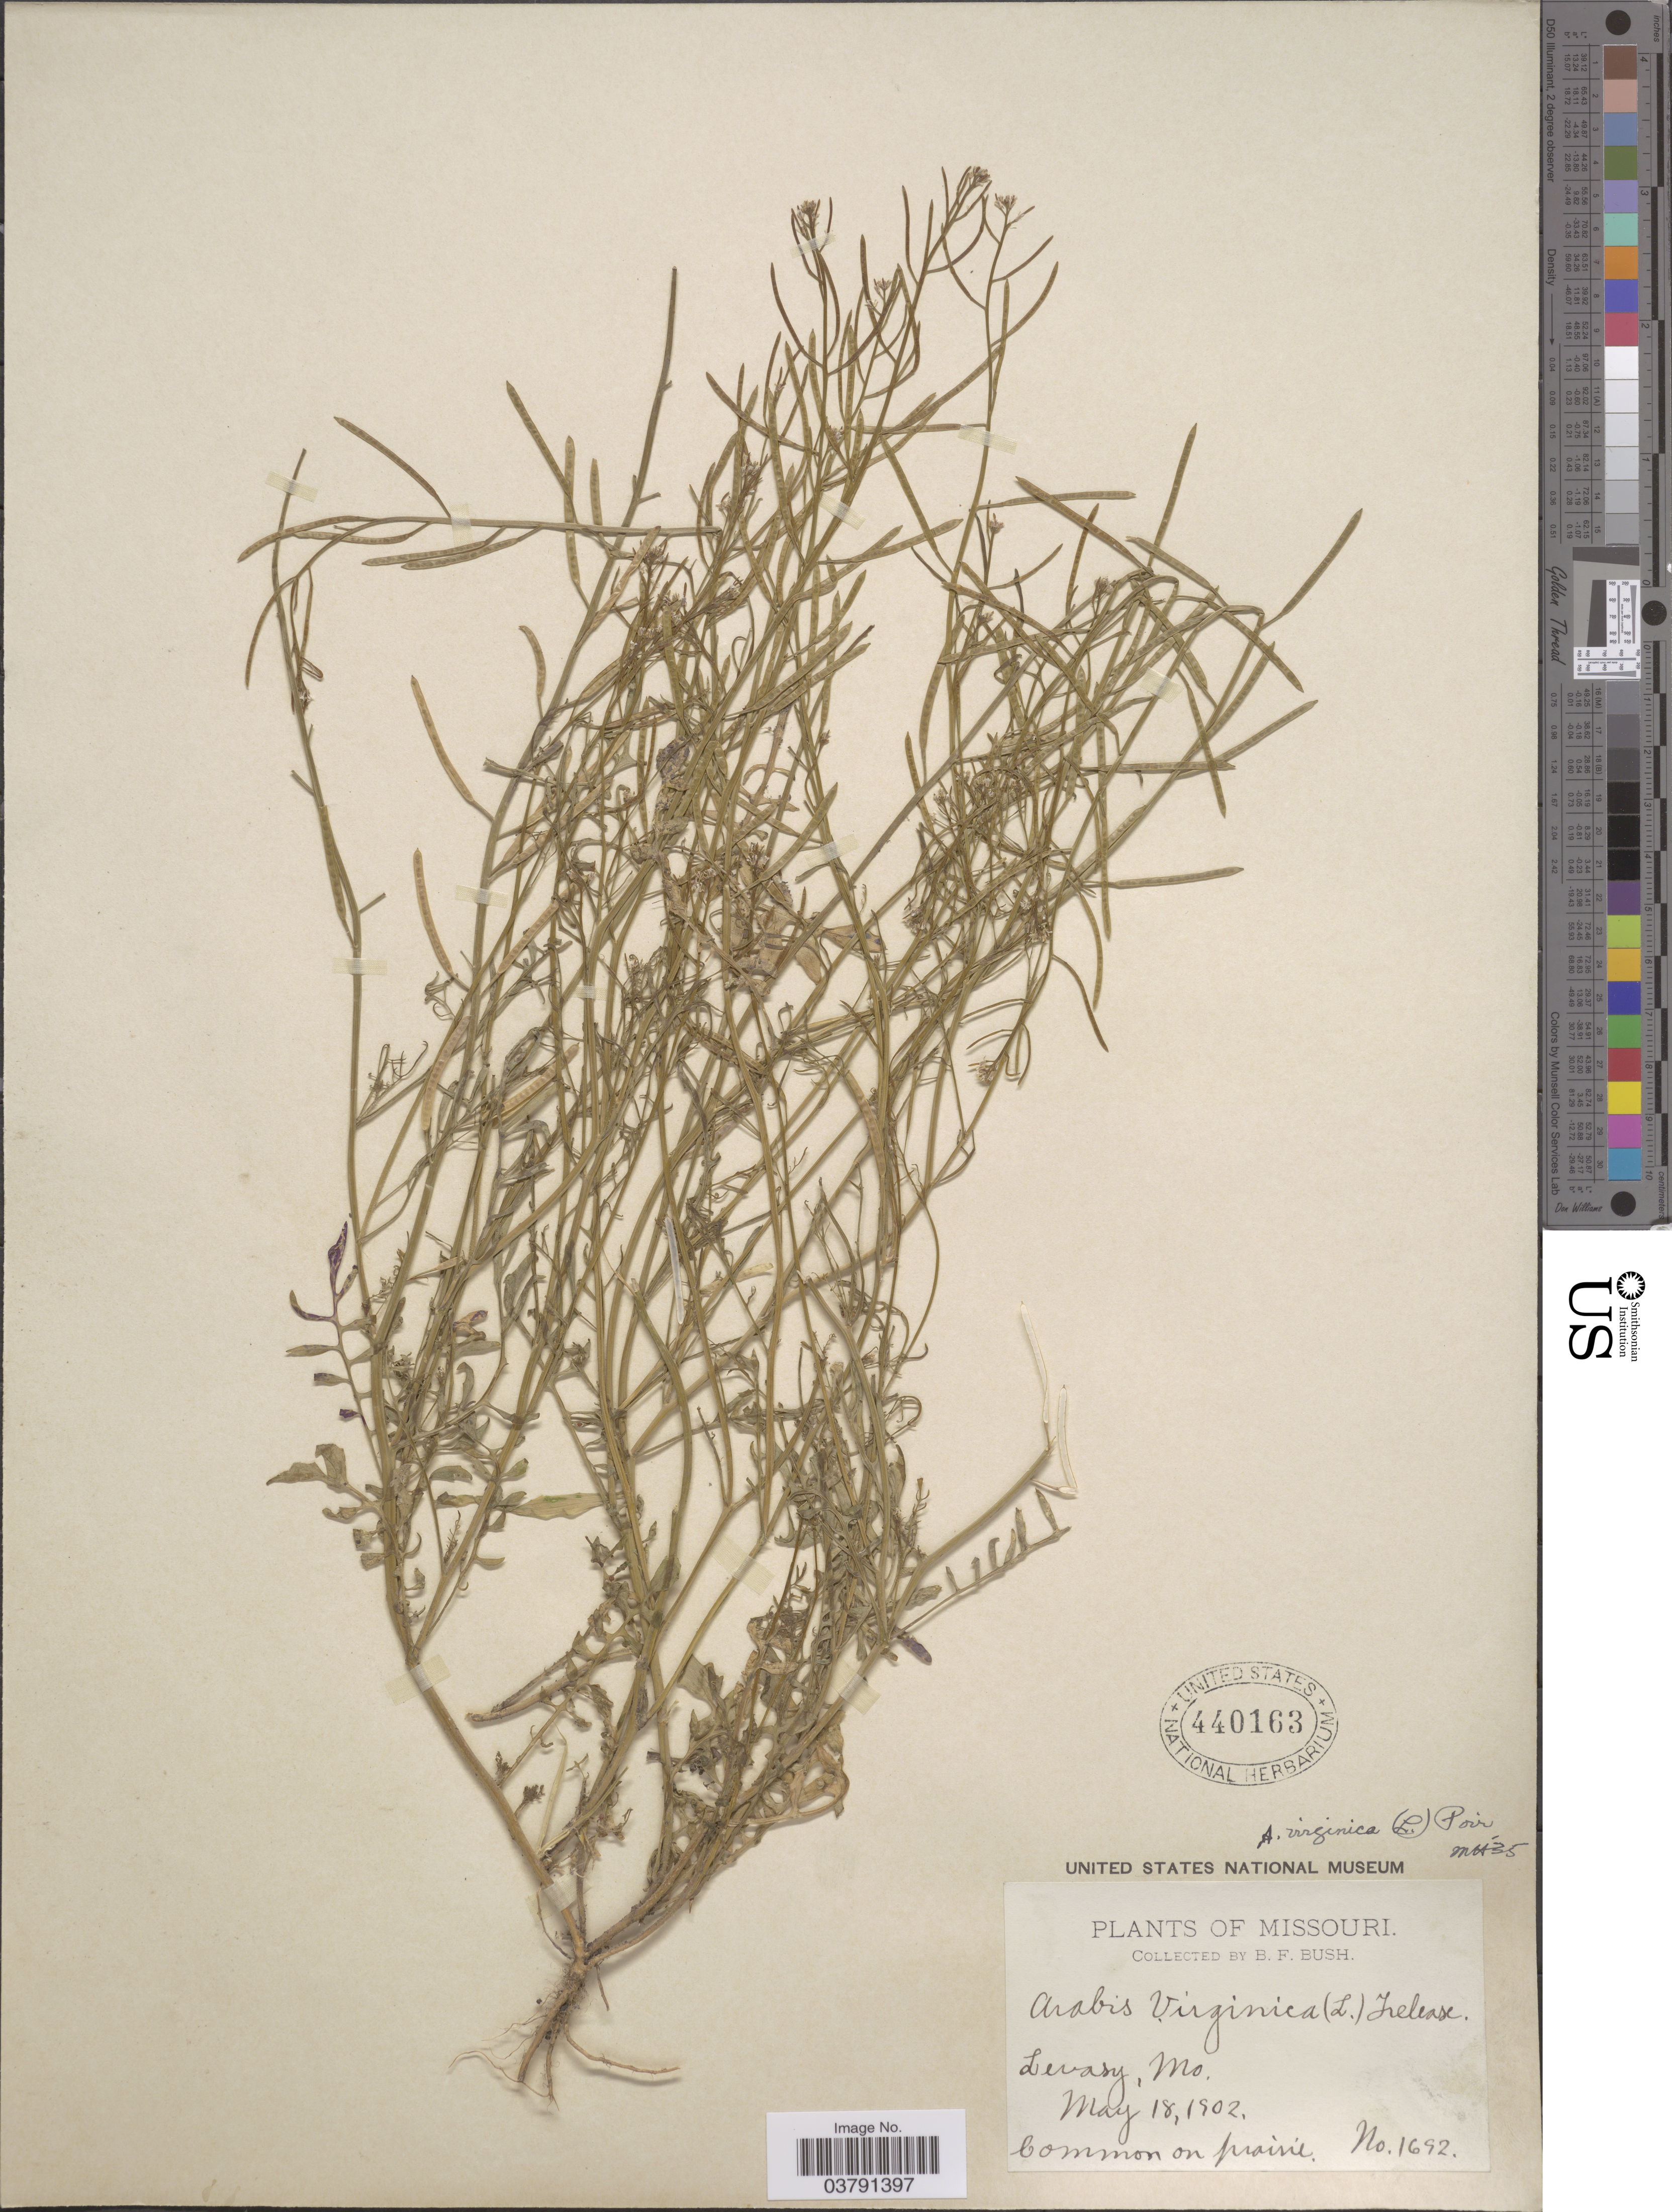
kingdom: Plantae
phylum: Tracheophyta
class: Magnoliopsida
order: Brassicales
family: Brassicaceae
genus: Planodes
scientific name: Planodes virginicum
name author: (L.) Greene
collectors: B. F. Bush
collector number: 1692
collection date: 1902-05-18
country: United States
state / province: Missouri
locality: Levasy.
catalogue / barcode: US 440163